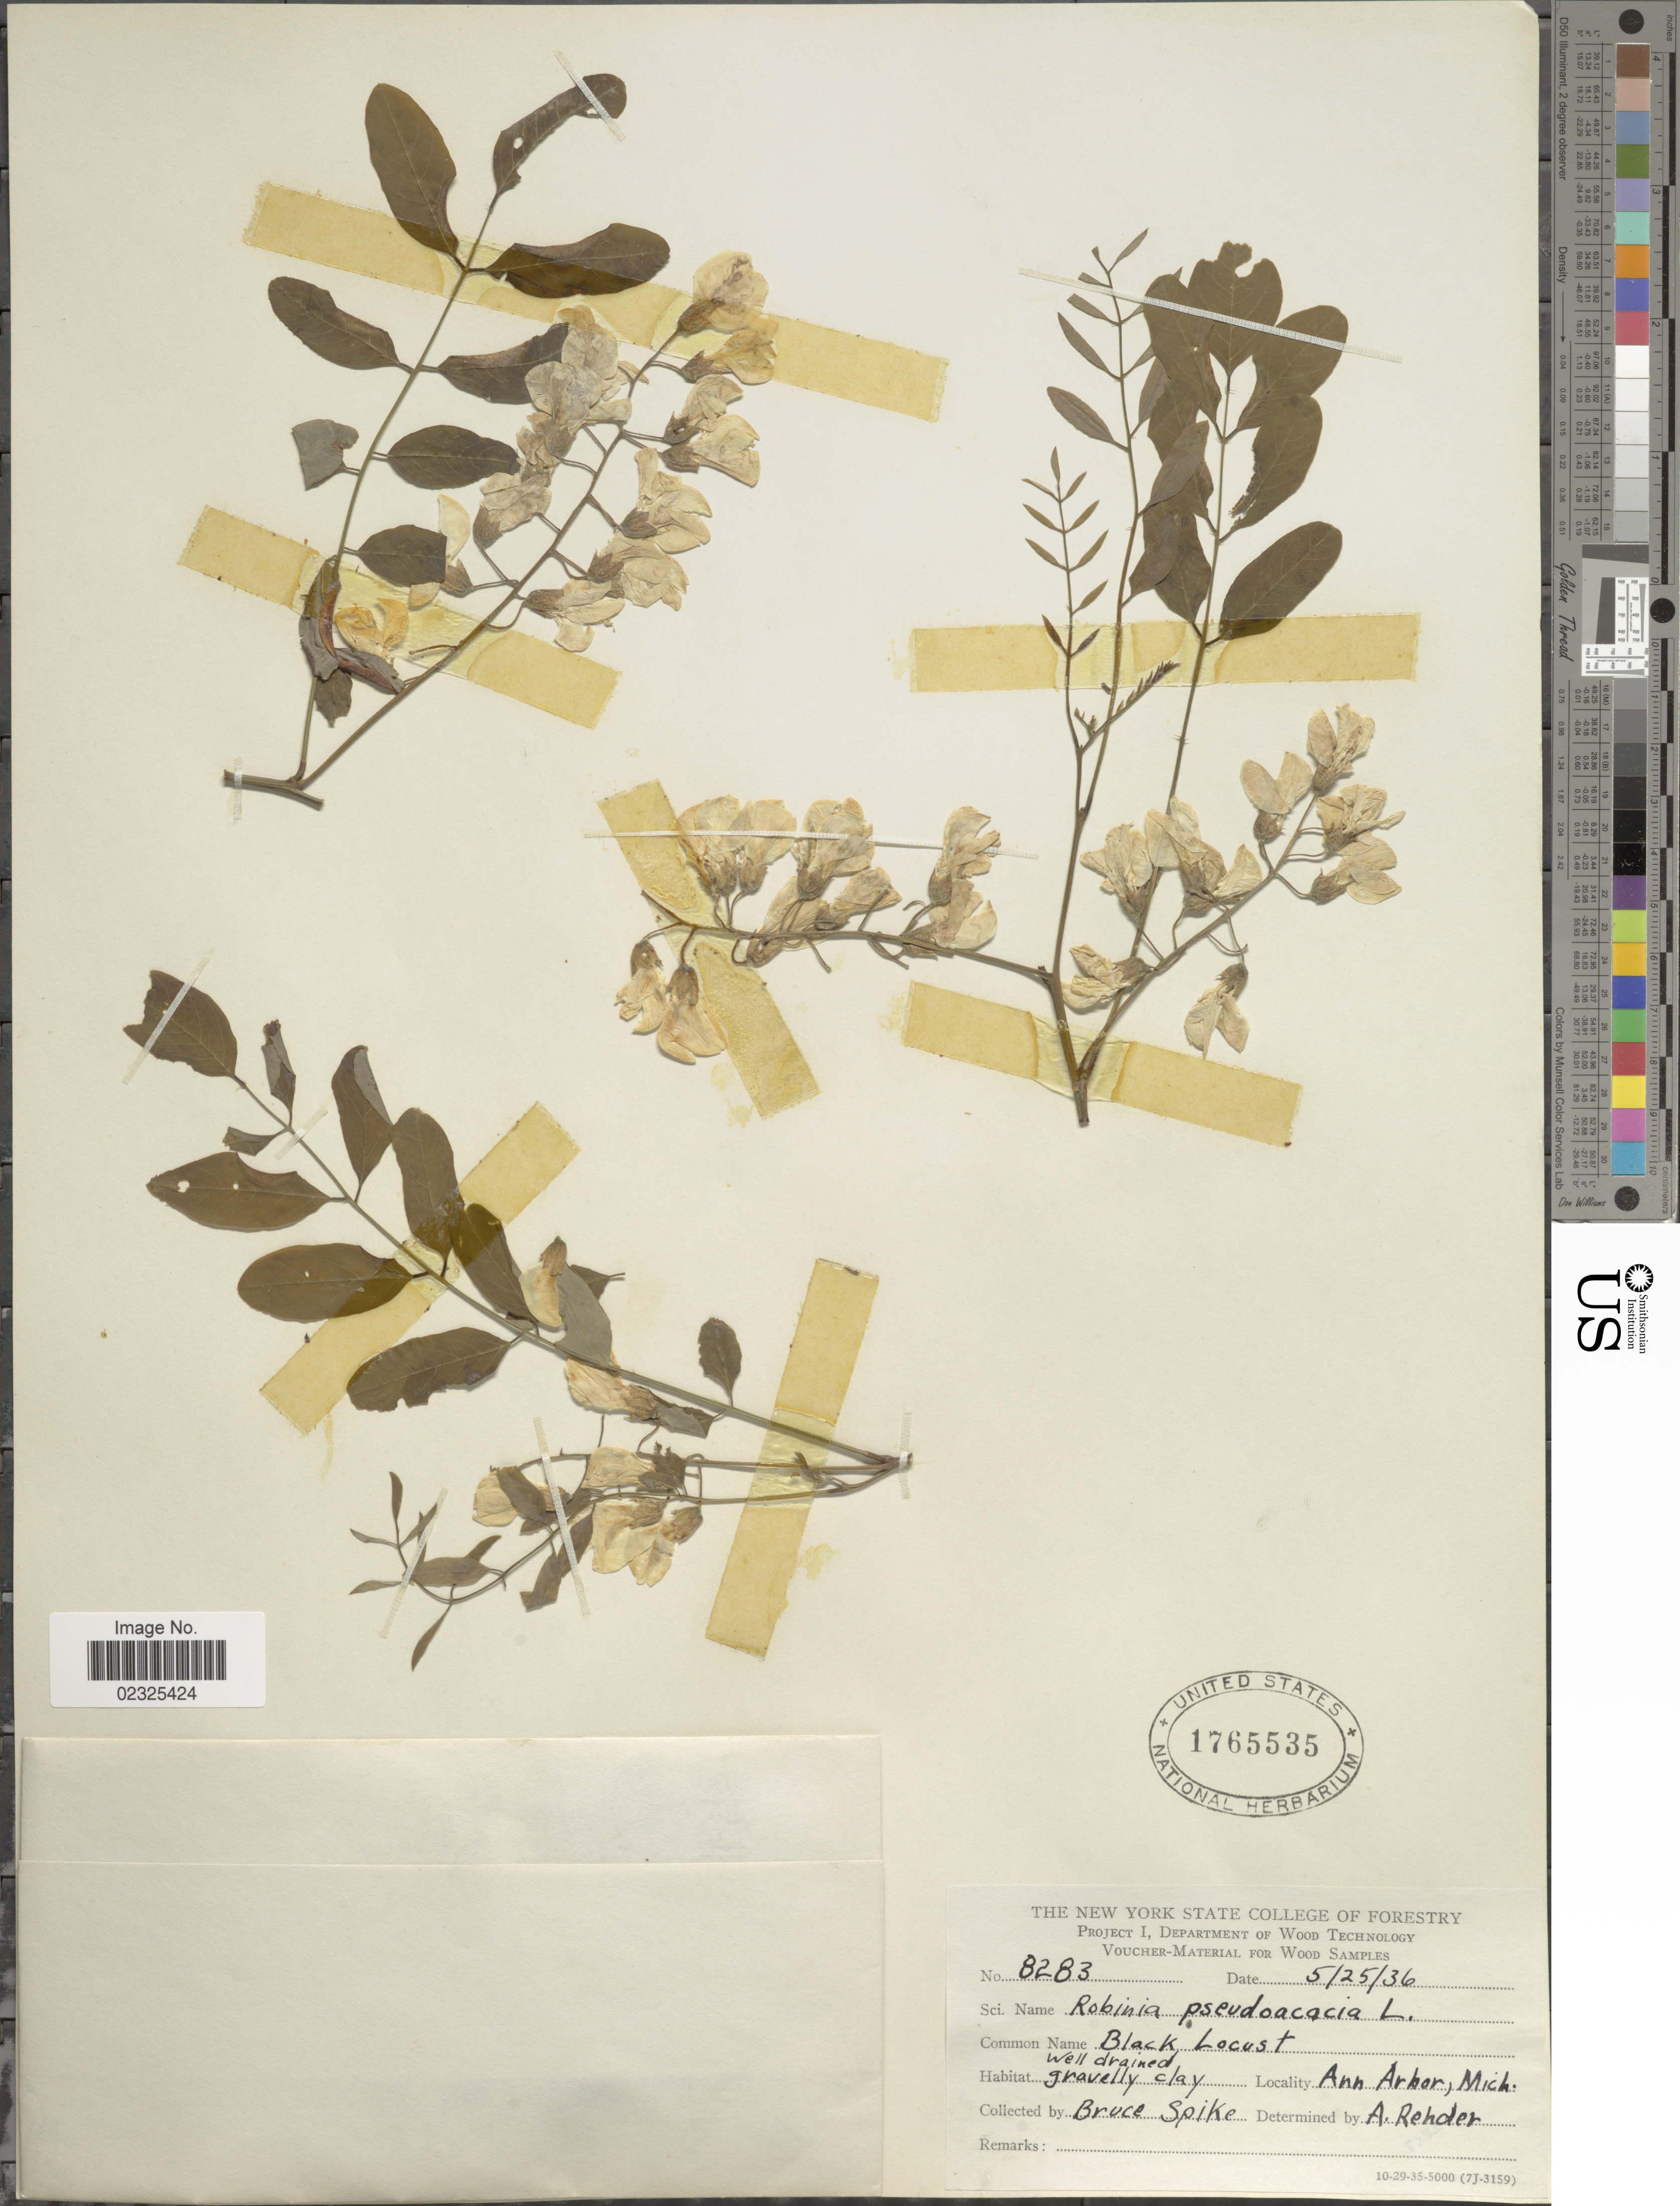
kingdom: Plantae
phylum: Tracheophyta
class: Magnoliopsida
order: Fabales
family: Fabaceae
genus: Robinia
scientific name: Robinia pseudoacacia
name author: L.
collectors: B. Spike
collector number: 8283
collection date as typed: Transcribed d/m/y: 25/5/36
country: Mexico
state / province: Michoacán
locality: Ann Arbor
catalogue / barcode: US 1765535